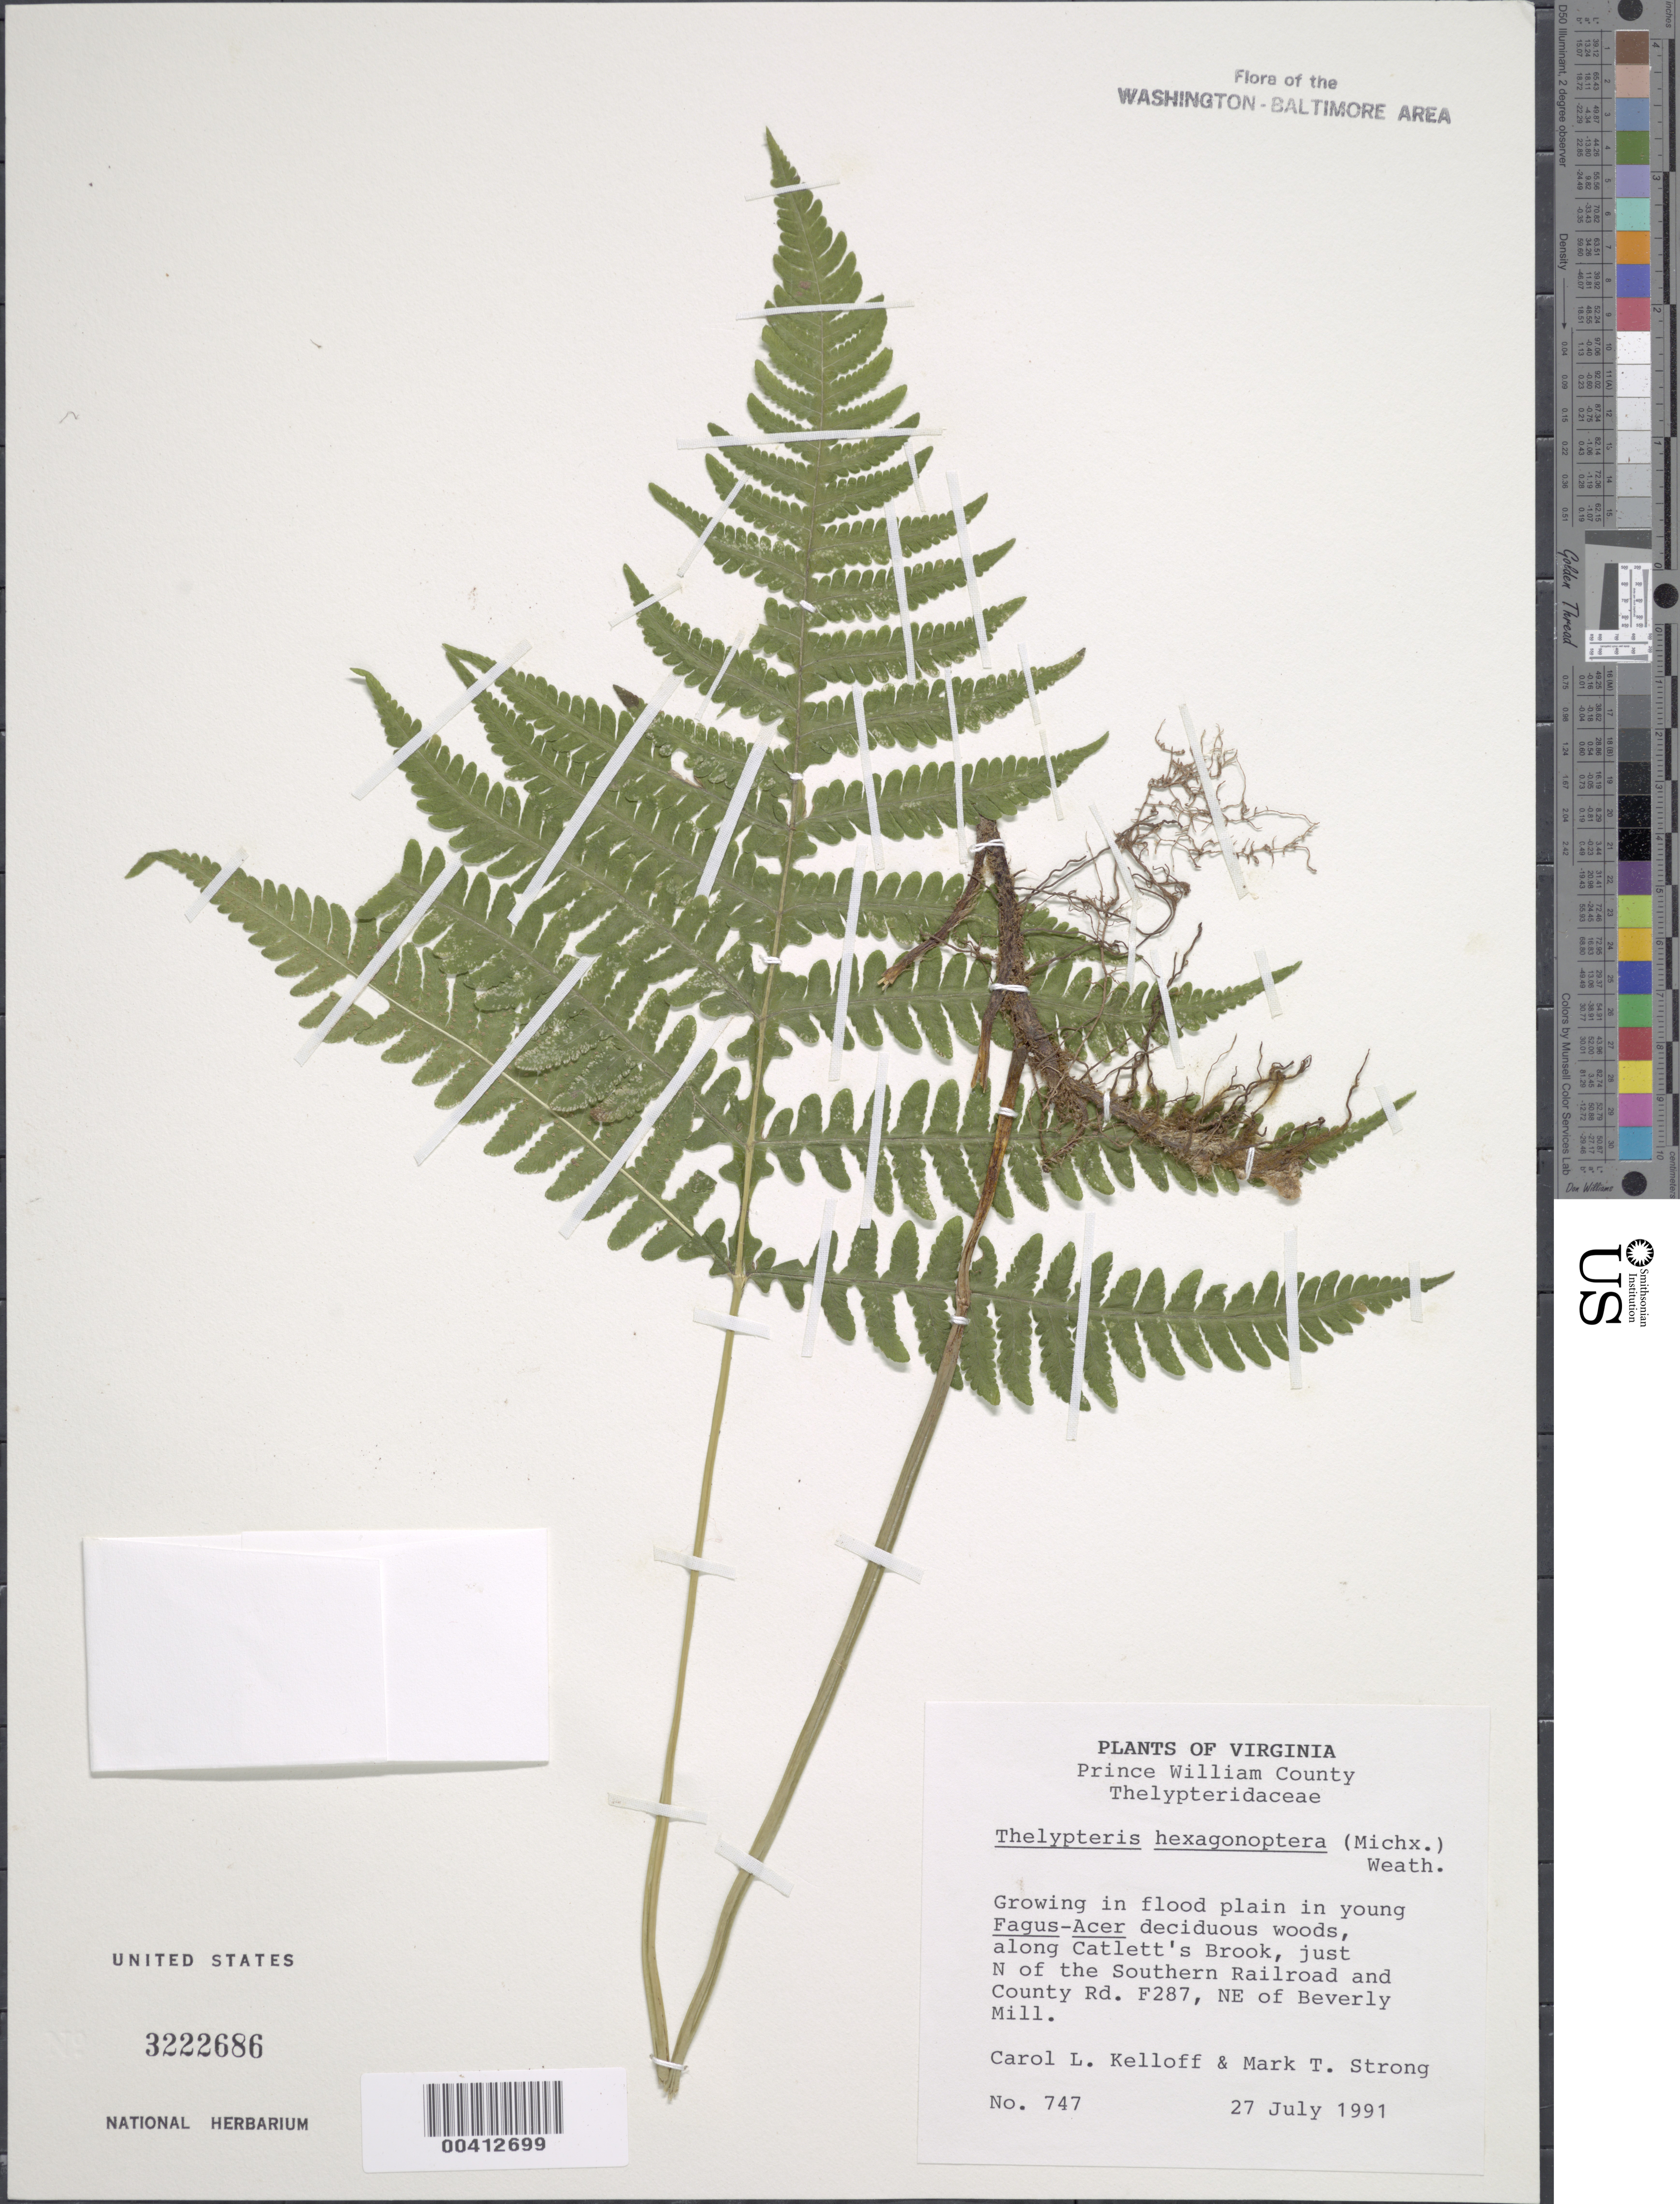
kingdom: Plantae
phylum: Tracheophyta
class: Polypodiopsida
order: Polypodiales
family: Thelypteridaceae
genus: Phegopteris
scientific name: Phegopteris hexagonoptera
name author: (Michx.) Fée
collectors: C. L. Kelloff & M. T. Strong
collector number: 747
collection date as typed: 27 Jul 1991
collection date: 1991-07-27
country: United States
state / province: Virginia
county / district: Prince William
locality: N of Southern Railroad and County Rd F287, NE of Beverly Mill, along Catlett's Brook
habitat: In flood plain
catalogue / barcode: US 3222686